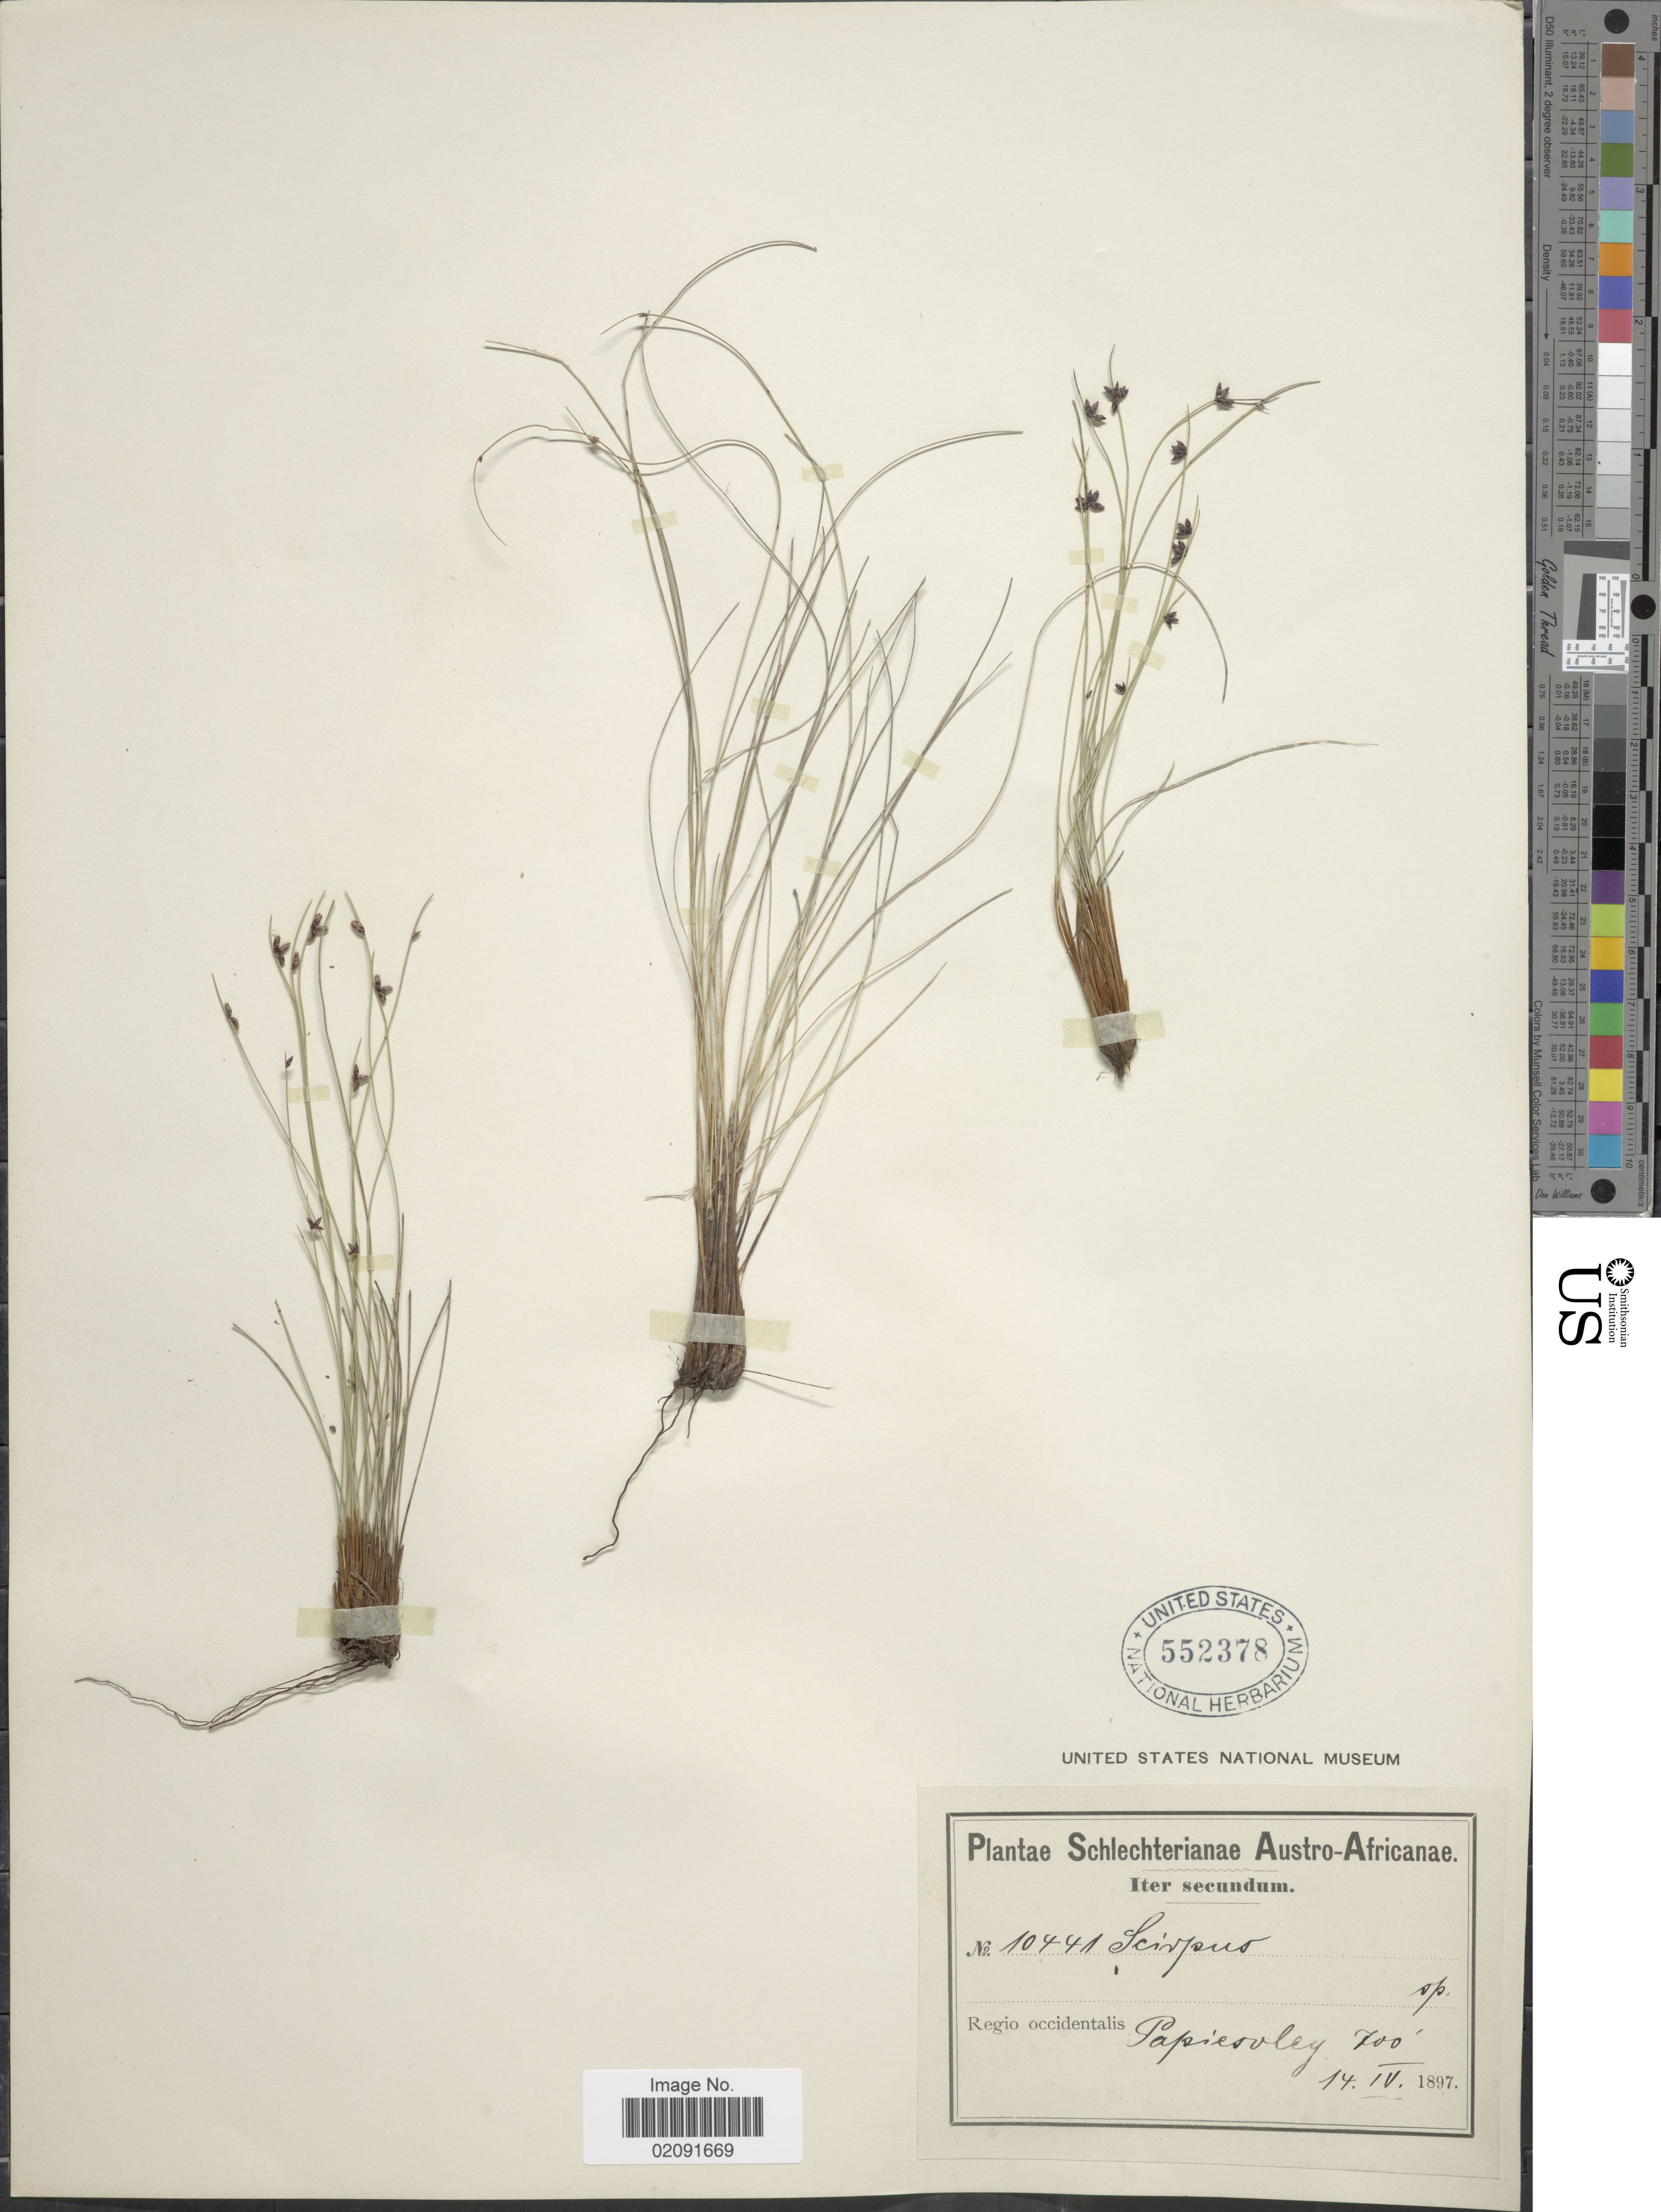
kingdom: Plantae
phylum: Tracheophyta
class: Liliopsida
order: Poales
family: Cyperaceae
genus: Ficinia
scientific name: Ficinia lateralis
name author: (Vahl) Kunth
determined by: Strong, Mark T., (BOT), Smithsonian Institution - National Museum of Natural History (UNITED STATES)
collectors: Schlechter, --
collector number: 10441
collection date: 1897-04-14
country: South Africa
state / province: Western Cape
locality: Regio occidentalis Papiesvley.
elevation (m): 91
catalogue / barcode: US 552378